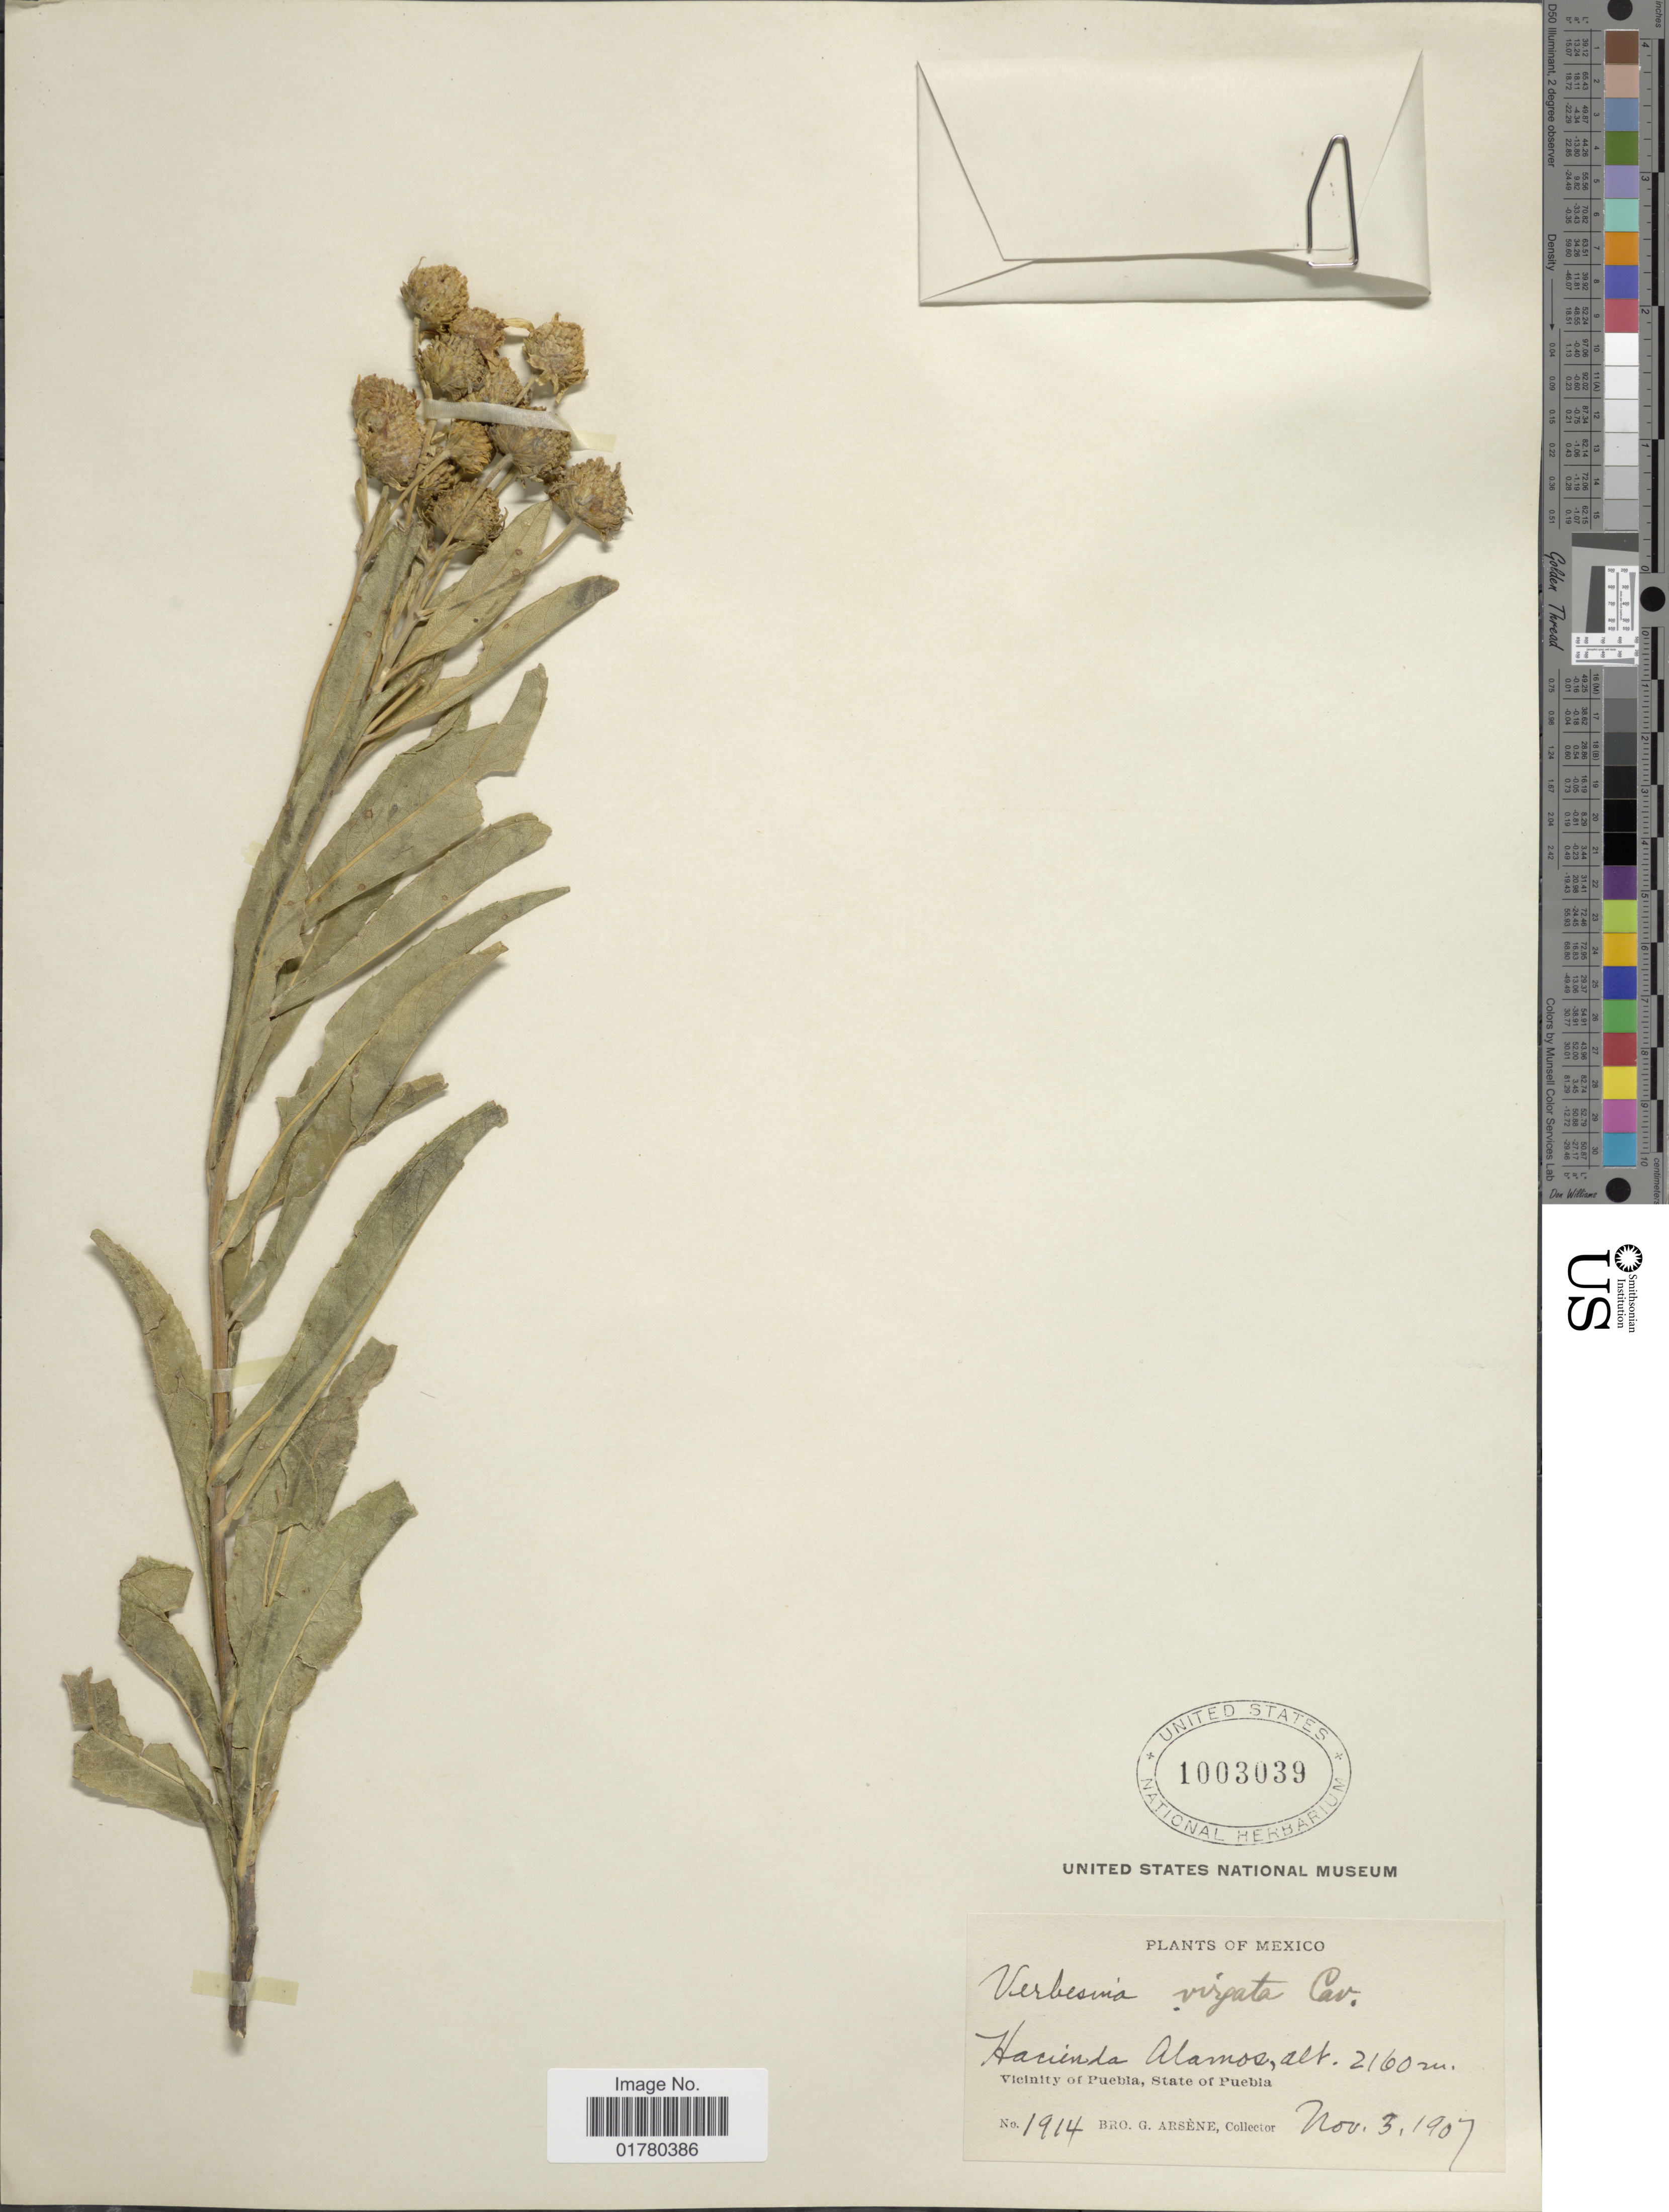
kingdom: Plantae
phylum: Tracheophyta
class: Magnoliopsida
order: Asterales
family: Asteraceae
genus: Verbesina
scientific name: Verbesina virgata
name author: Cav.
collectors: Bro. G. Arsène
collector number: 1914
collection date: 1907-11-03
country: Mexico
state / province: Puebla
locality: Hacienda Alamos, Vicinity of Puebla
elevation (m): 2160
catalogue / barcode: US 1003039